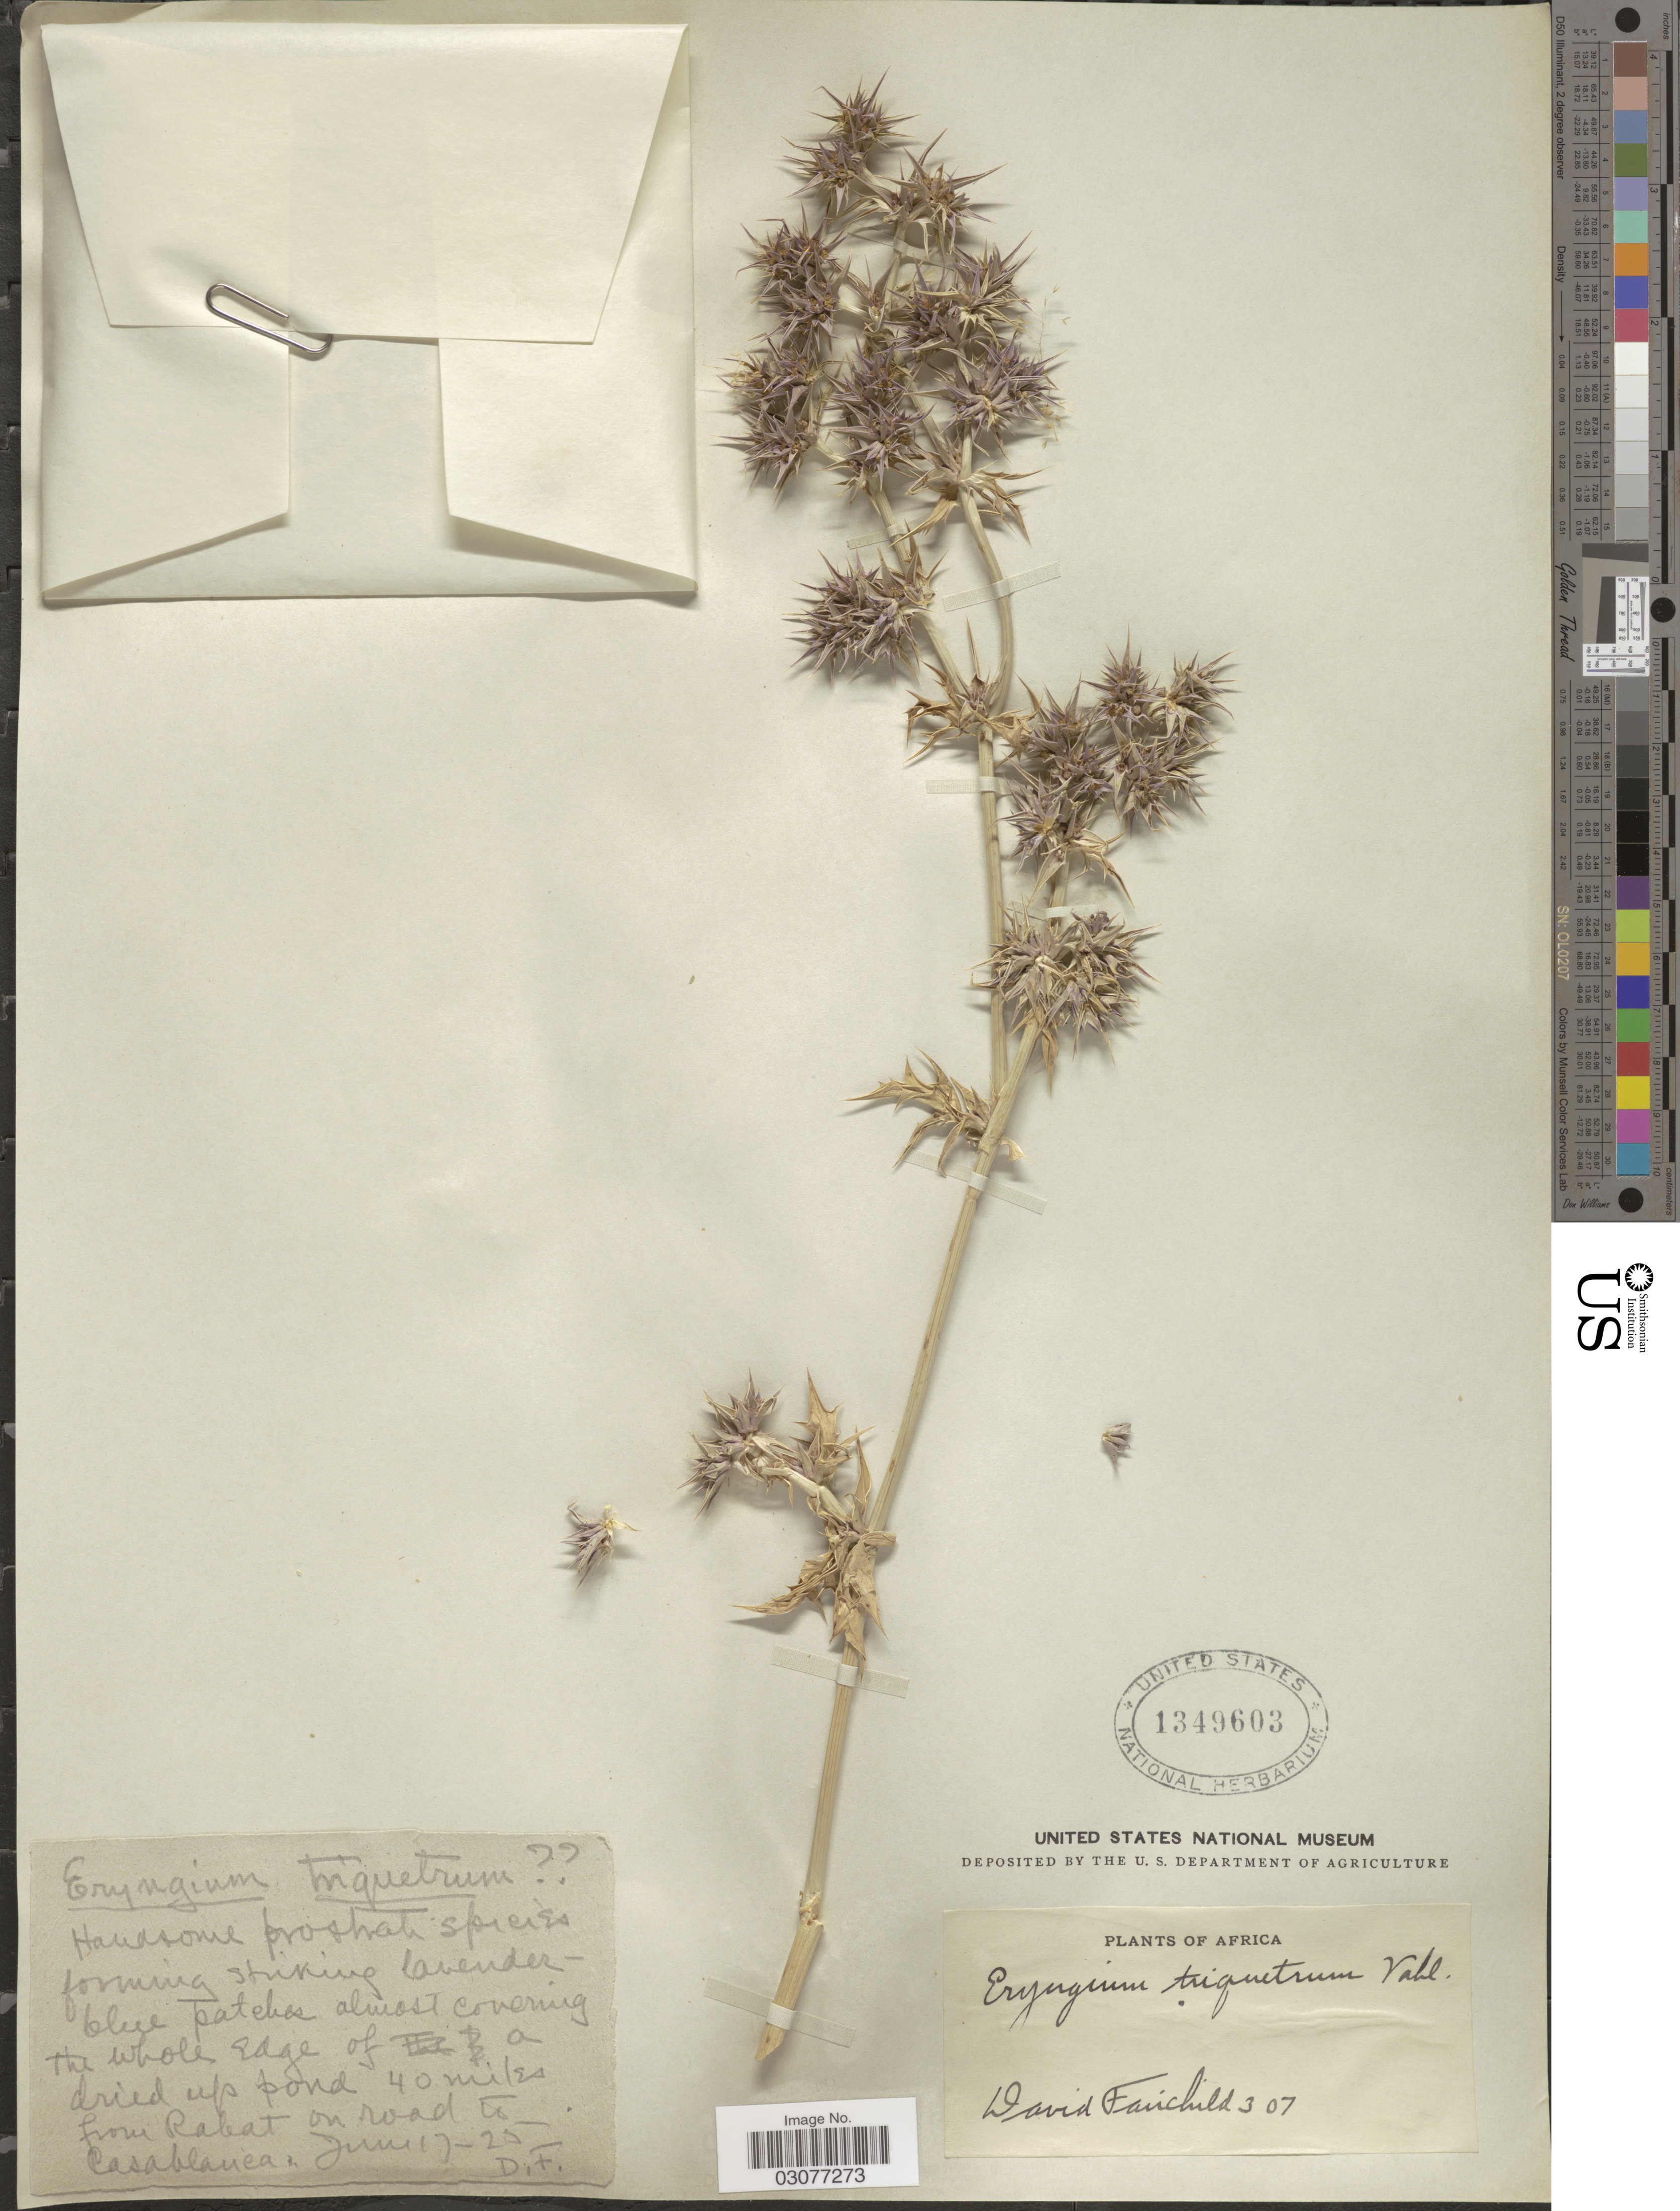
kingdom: Plantae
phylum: Tracheophyta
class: Magnoliopsida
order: Apiales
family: Apiaceae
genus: Eryngium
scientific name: Eryngium triquetrum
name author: Vahl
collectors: D. Fairchild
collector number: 307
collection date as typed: Transcribed d/m/y: 17/6/25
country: Morocco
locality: The Whole Edge of a dried up pond 40 miles from Rabat on road to Casablanca. Africa.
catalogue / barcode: US 1349603